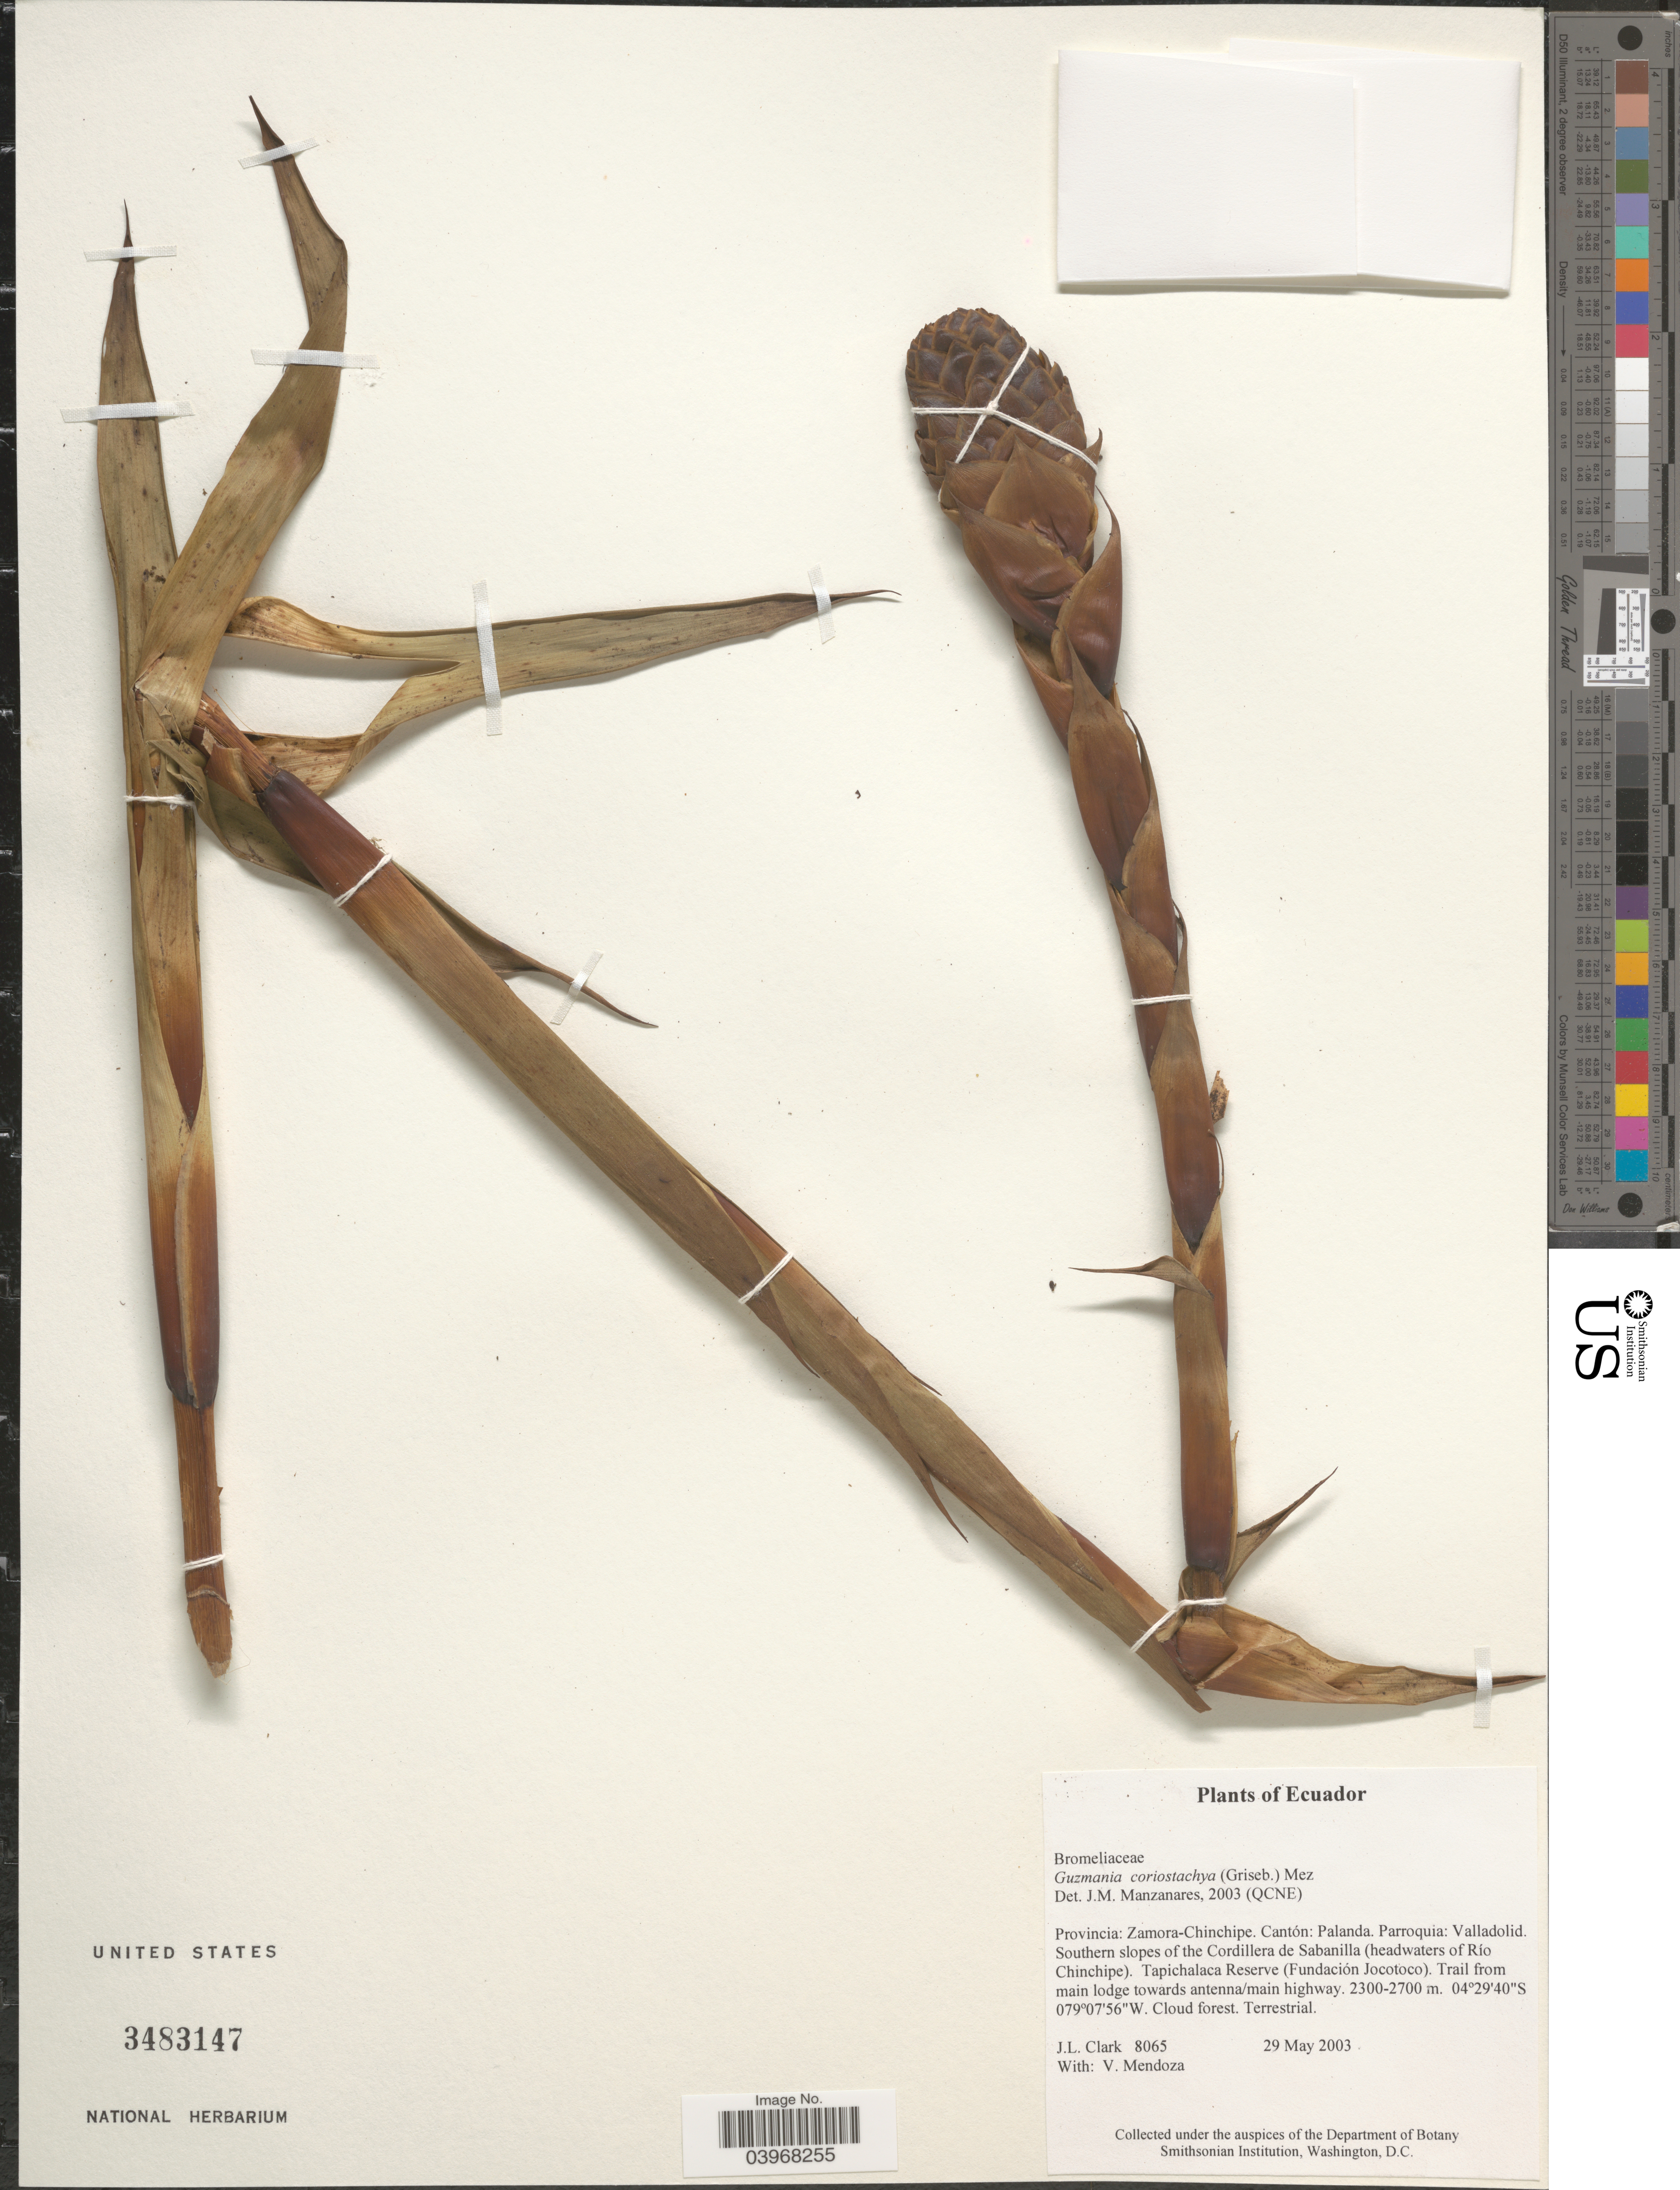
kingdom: Plantae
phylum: Tracheophyta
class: Liliopsida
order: Poales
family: Bromeliaceae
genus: Guzmania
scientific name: Guzmania coriostachya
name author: (Griseb.) Mez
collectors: J. L. Clark & V. Mendoza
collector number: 8065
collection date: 2003-05-29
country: Ecuador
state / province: Zamora-Chinchipe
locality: Cantón: Palanda. Parroquia: Valladolid. Southern slopes of the Cordillera de Sabanilla (headwaters of Río Chinchipe), Tapichalaca Reserve (Fundación Jocotoco). Trail from main lodge towards antenna/main highway.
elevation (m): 2300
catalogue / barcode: US 3483147